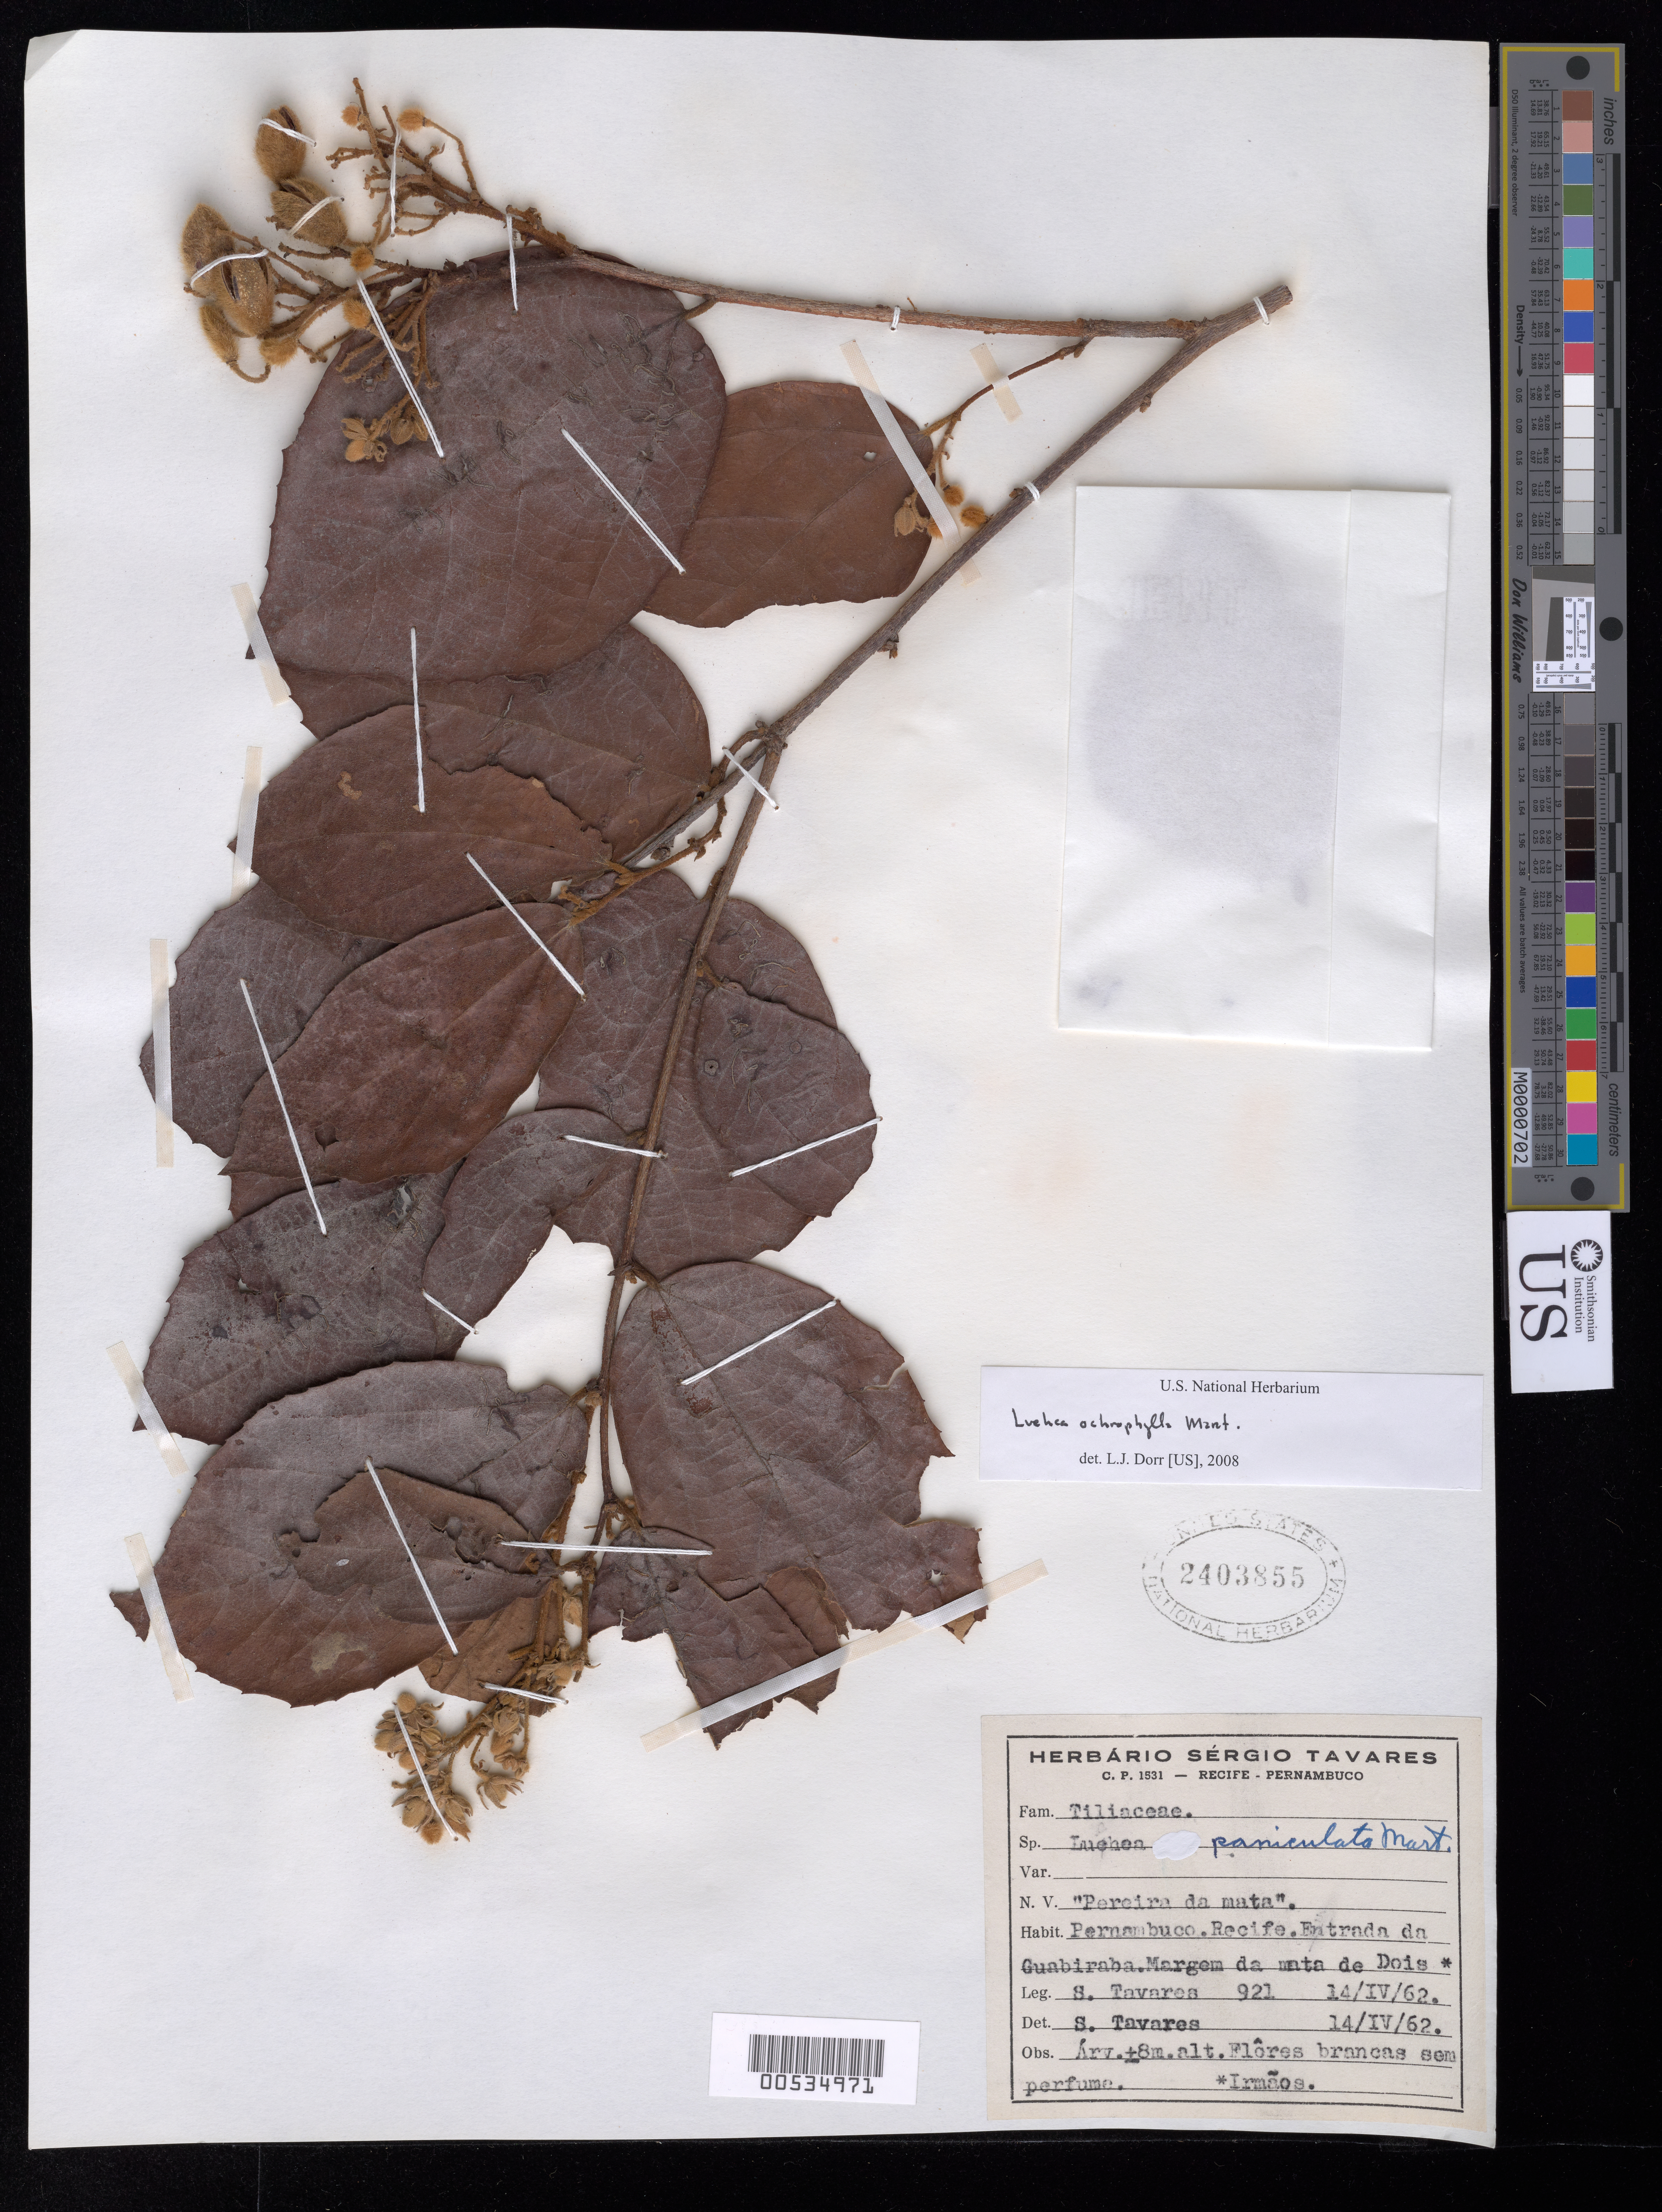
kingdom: Plantae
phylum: Tracheophyta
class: Magnoliopsida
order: Malvales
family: Malvaceae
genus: Luehea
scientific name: Luehea ochrophylla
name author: Mart.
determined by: Dorr, L. J., (BOT), Smithsonian Institution - National Museum of Natural History (UNITED STATES)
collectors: S. Tavares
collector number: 921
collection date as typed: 14 Apr 1962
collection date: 1962-04-14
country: Brazil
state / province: Pernambuco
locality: Recife. Entrada da Guabiraba.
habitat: Margem da mata de Dois Irmaos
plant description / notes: Common name: Pereira da mata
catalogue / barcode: US 2403855